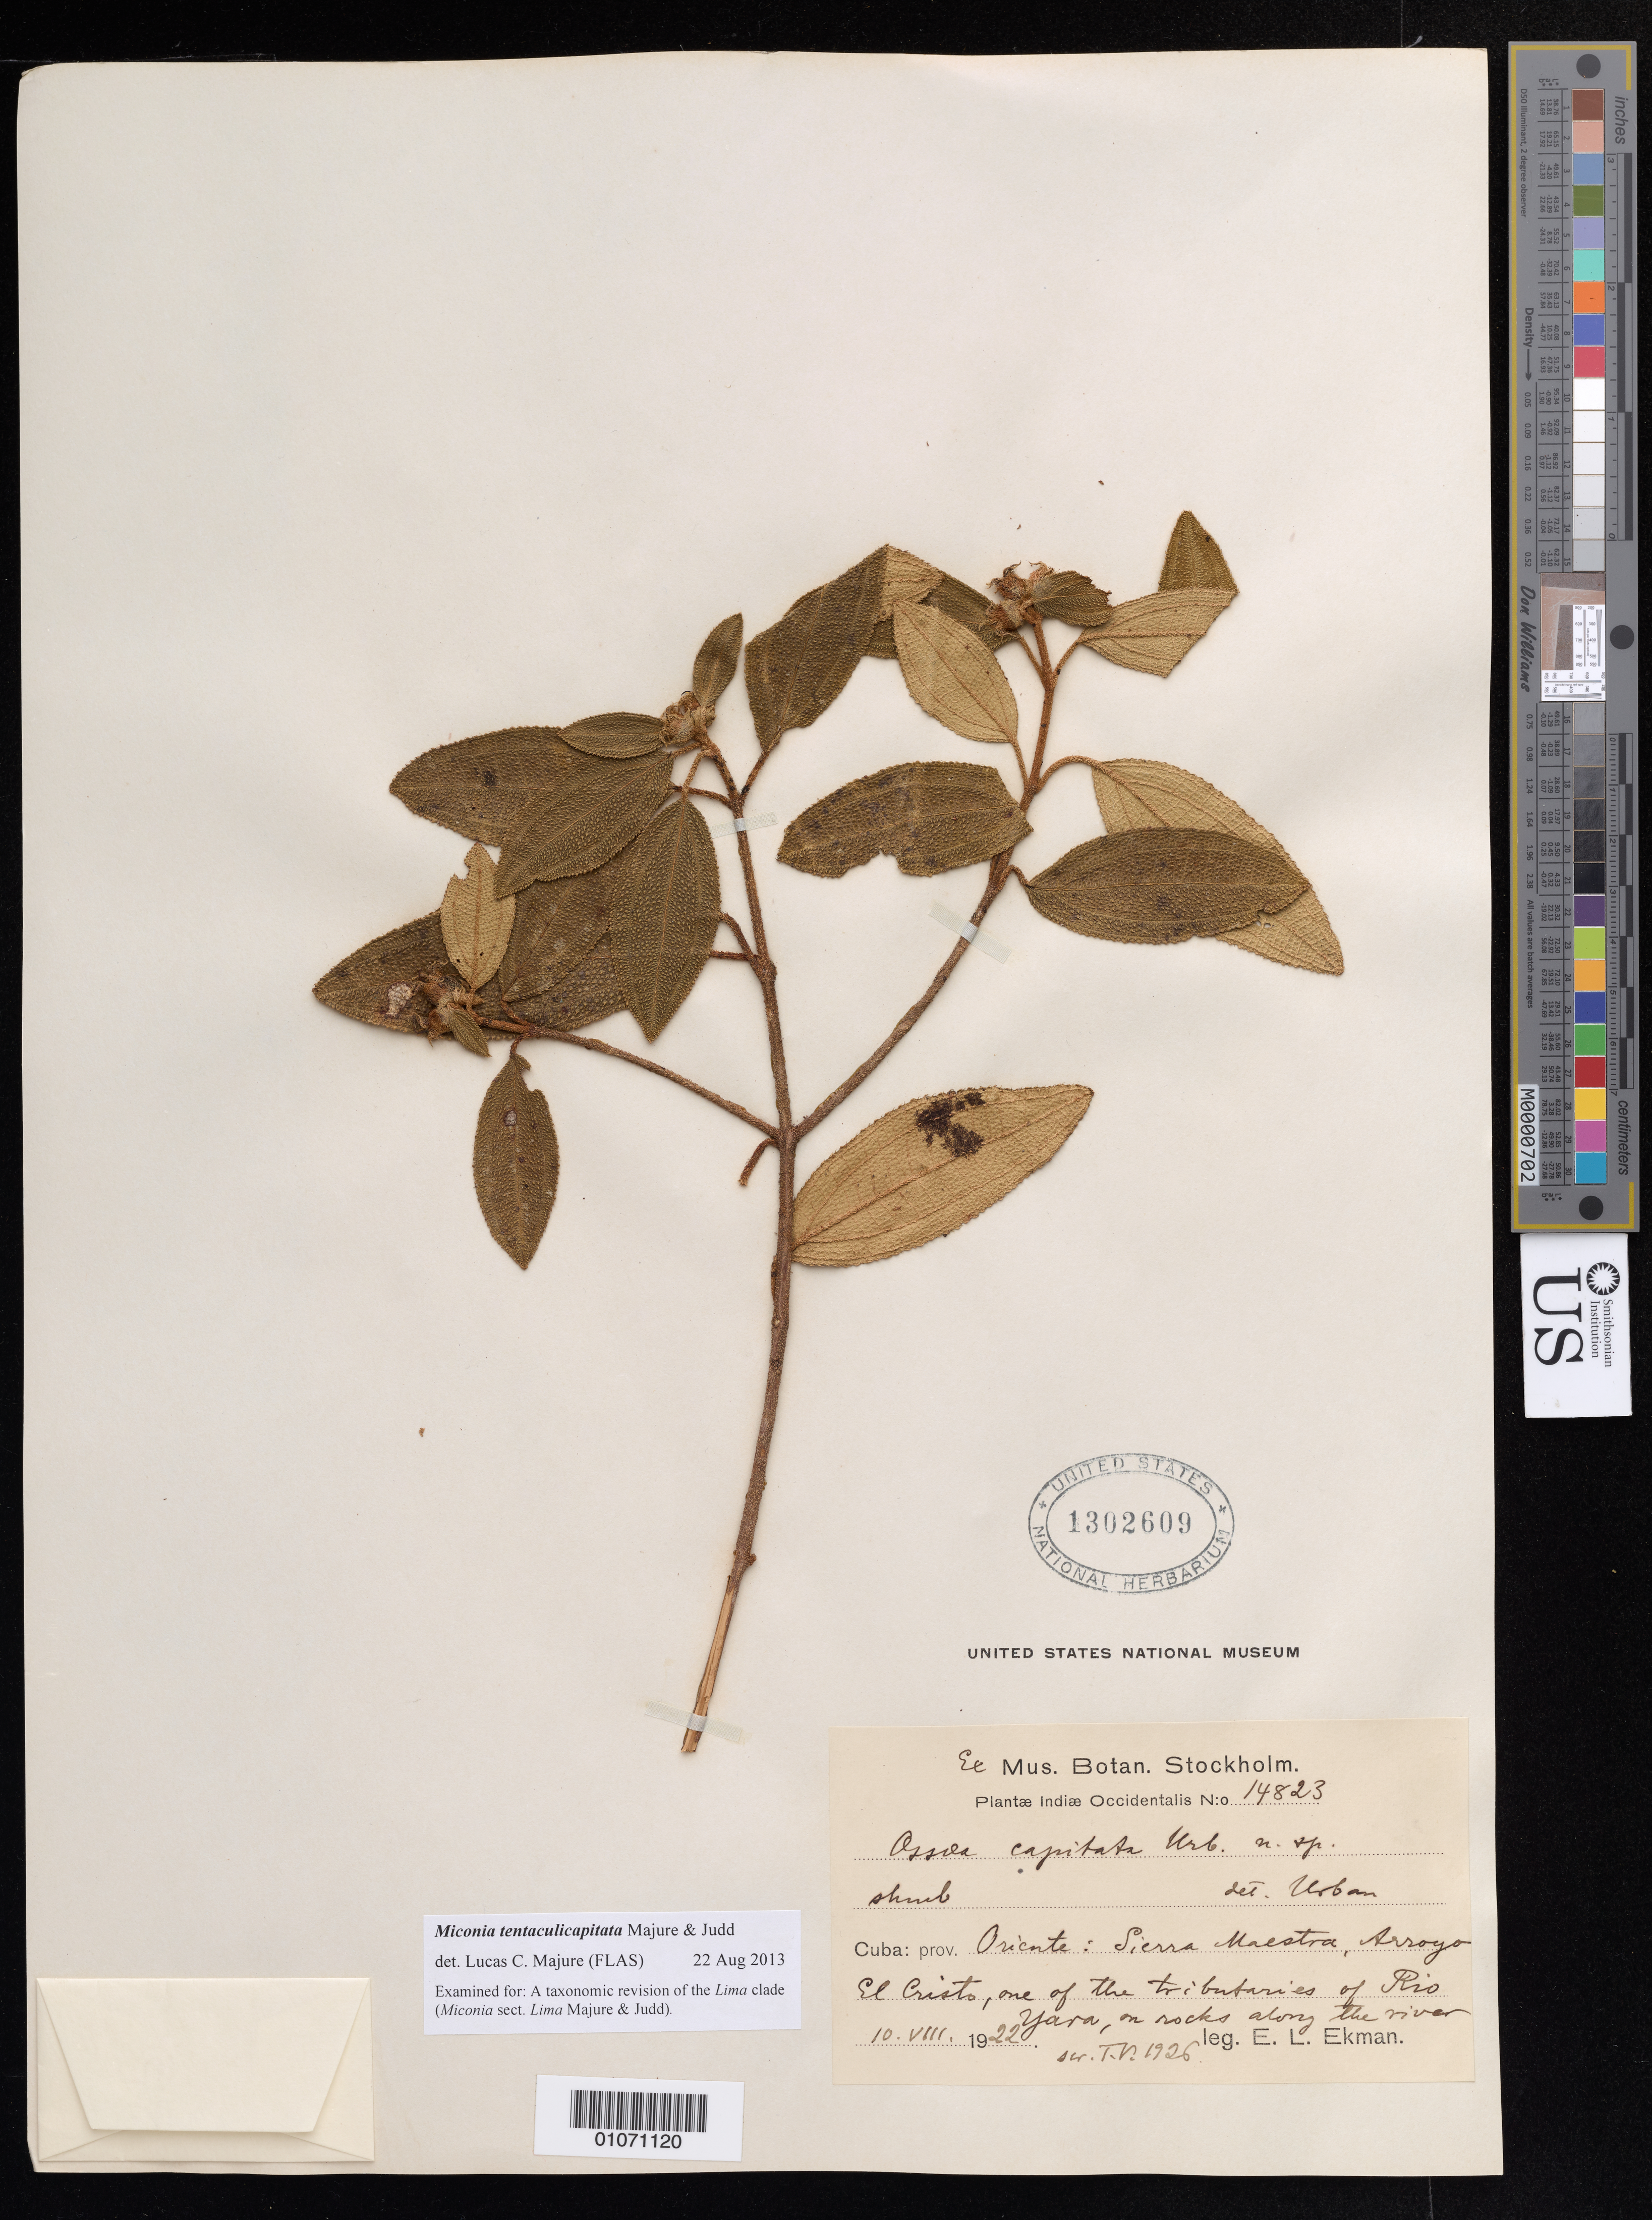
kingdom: Plantae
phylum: Tracheophyta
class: Magnoliopsida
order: Myrtales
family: Melastomataceae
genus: Miconia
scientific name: Miconia tentaculicapitata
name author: Majure & Judd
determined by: Majure, Lucas C., (FLAS), University of Florida (UNITED STATES)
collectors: E. L. Ekman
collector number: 14823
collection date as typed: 10 Aug 1922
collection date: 1922-08-10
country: Cuba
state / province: Oriente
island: Cuba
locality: Sierra Maestra, Arroyo El Cristo, one of the tributaries of Rio Yara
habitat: On rocks along river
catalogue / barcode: US 1302609